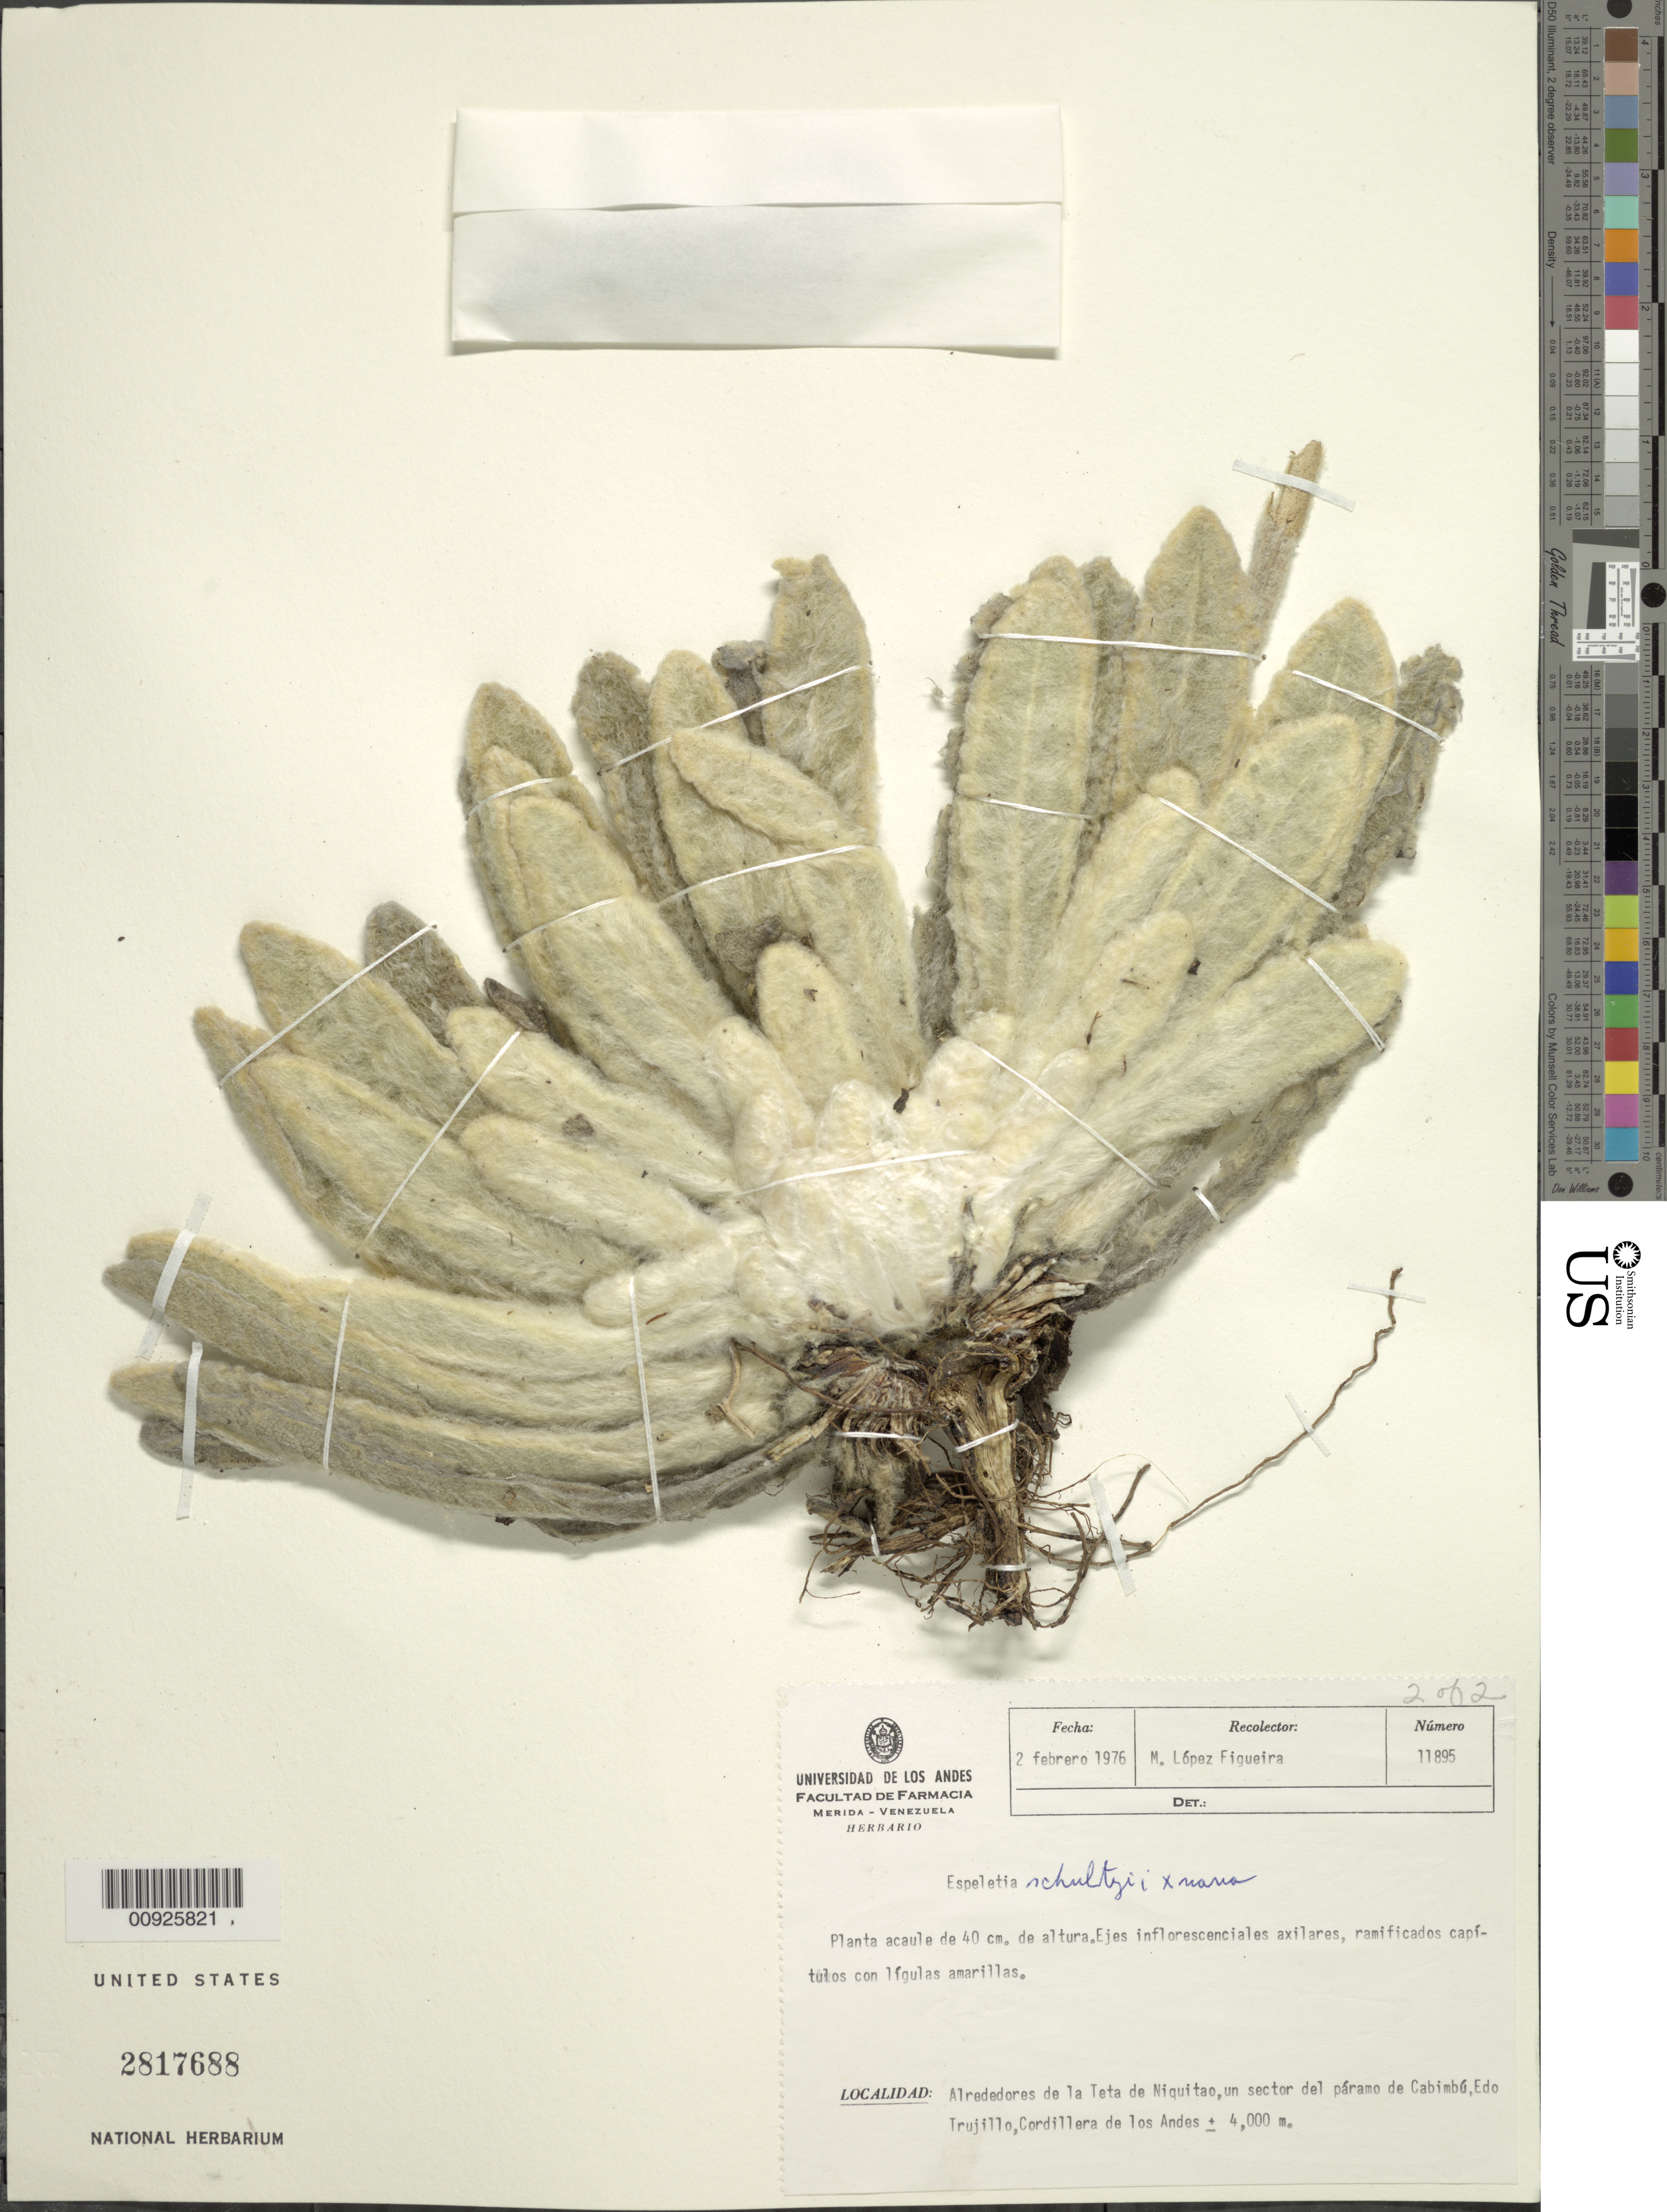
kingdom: Plantae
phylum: Tracheophyta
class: Magnoliopsida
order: Asterales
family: Asteraceae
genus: Espeletia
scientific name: Espeletia nana x E. schultzii Wedd.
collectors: M. López Figueiras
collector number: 11895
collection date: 1976-02-02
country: Venezuela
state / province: Trujillo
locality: Páramo de Cabimbú. Alrededores de la Teta de Niquitao, un sector del páramo de Cabimbú.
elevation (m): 4000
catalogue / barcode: US 2817688